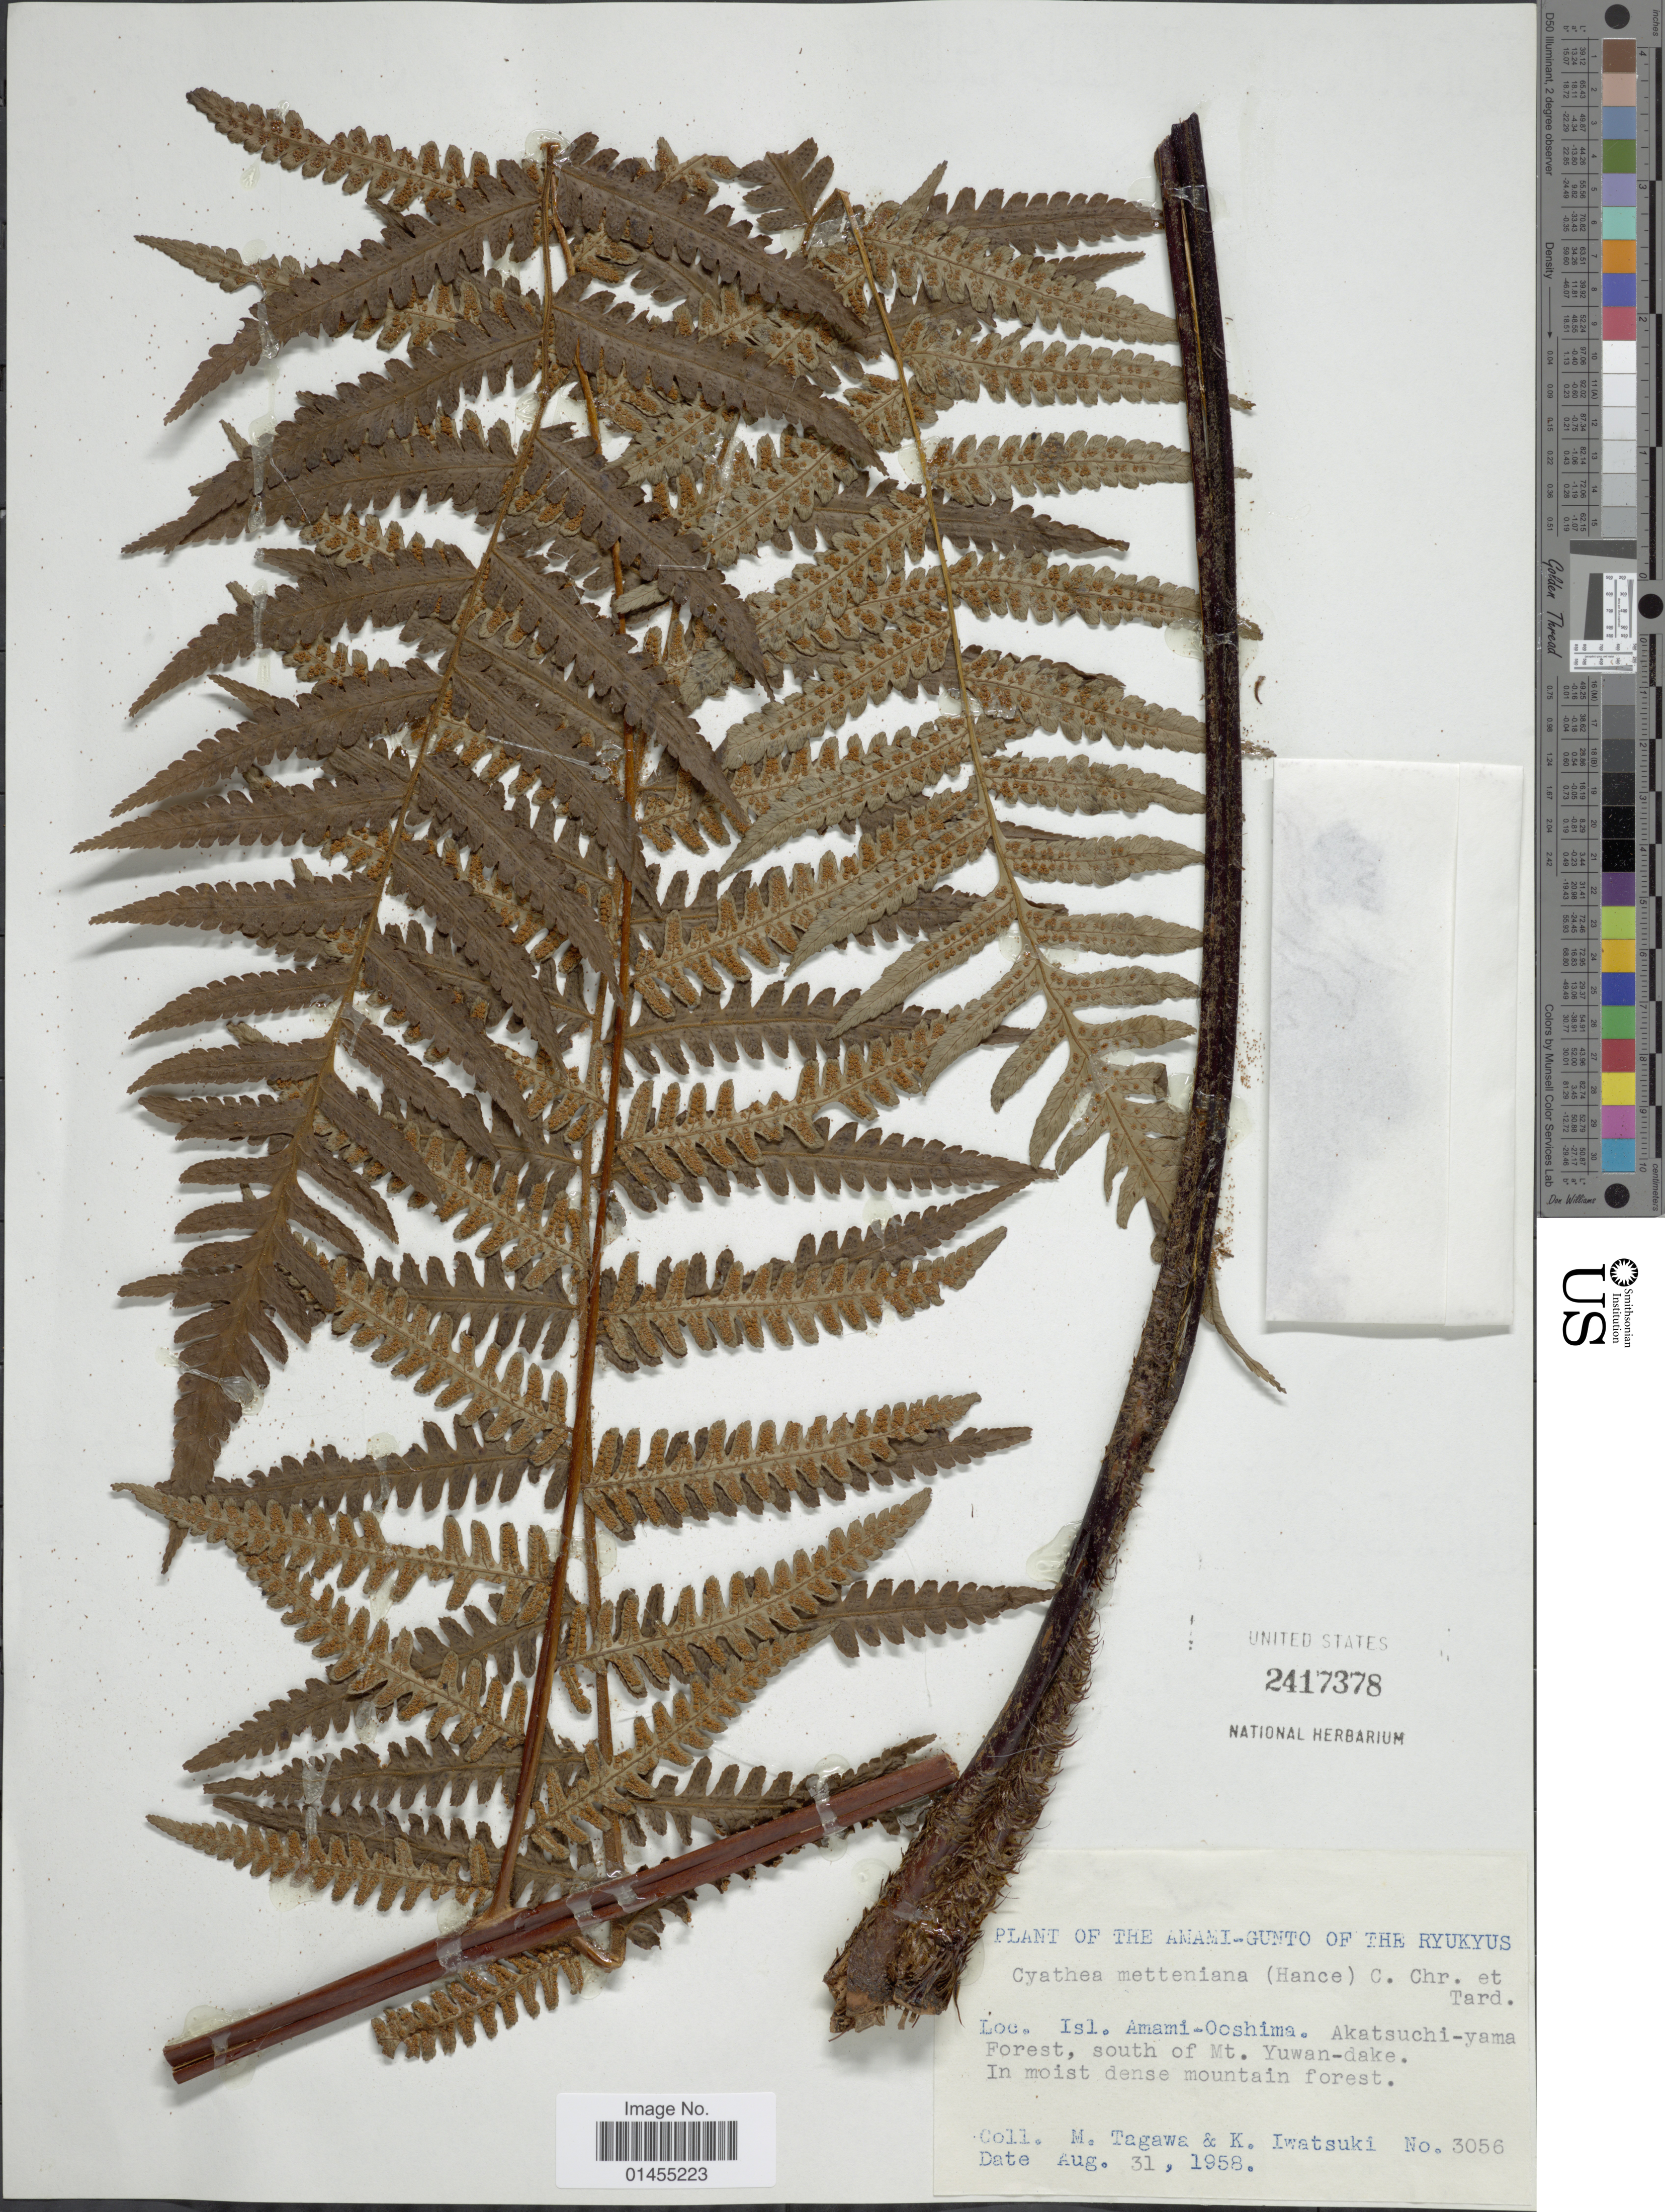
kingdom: Plantae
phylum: Tracheophyta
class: Polypodiopsida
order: Cyatheales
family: Cyatheaceae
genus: Alsophila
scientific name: Alsophila metteniana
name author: Hance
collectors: M. Tagawa & K. Iwatsuki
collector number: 3056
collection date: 1958-08-31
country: Japan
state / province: Okinawa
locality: The Amami-Gunto of the Ryukyus. Loc. Isl. Amami-Ooshima. Akatsuchi-yama forest, south of Mt. Yuwan-dake.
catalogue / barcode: US 2417378